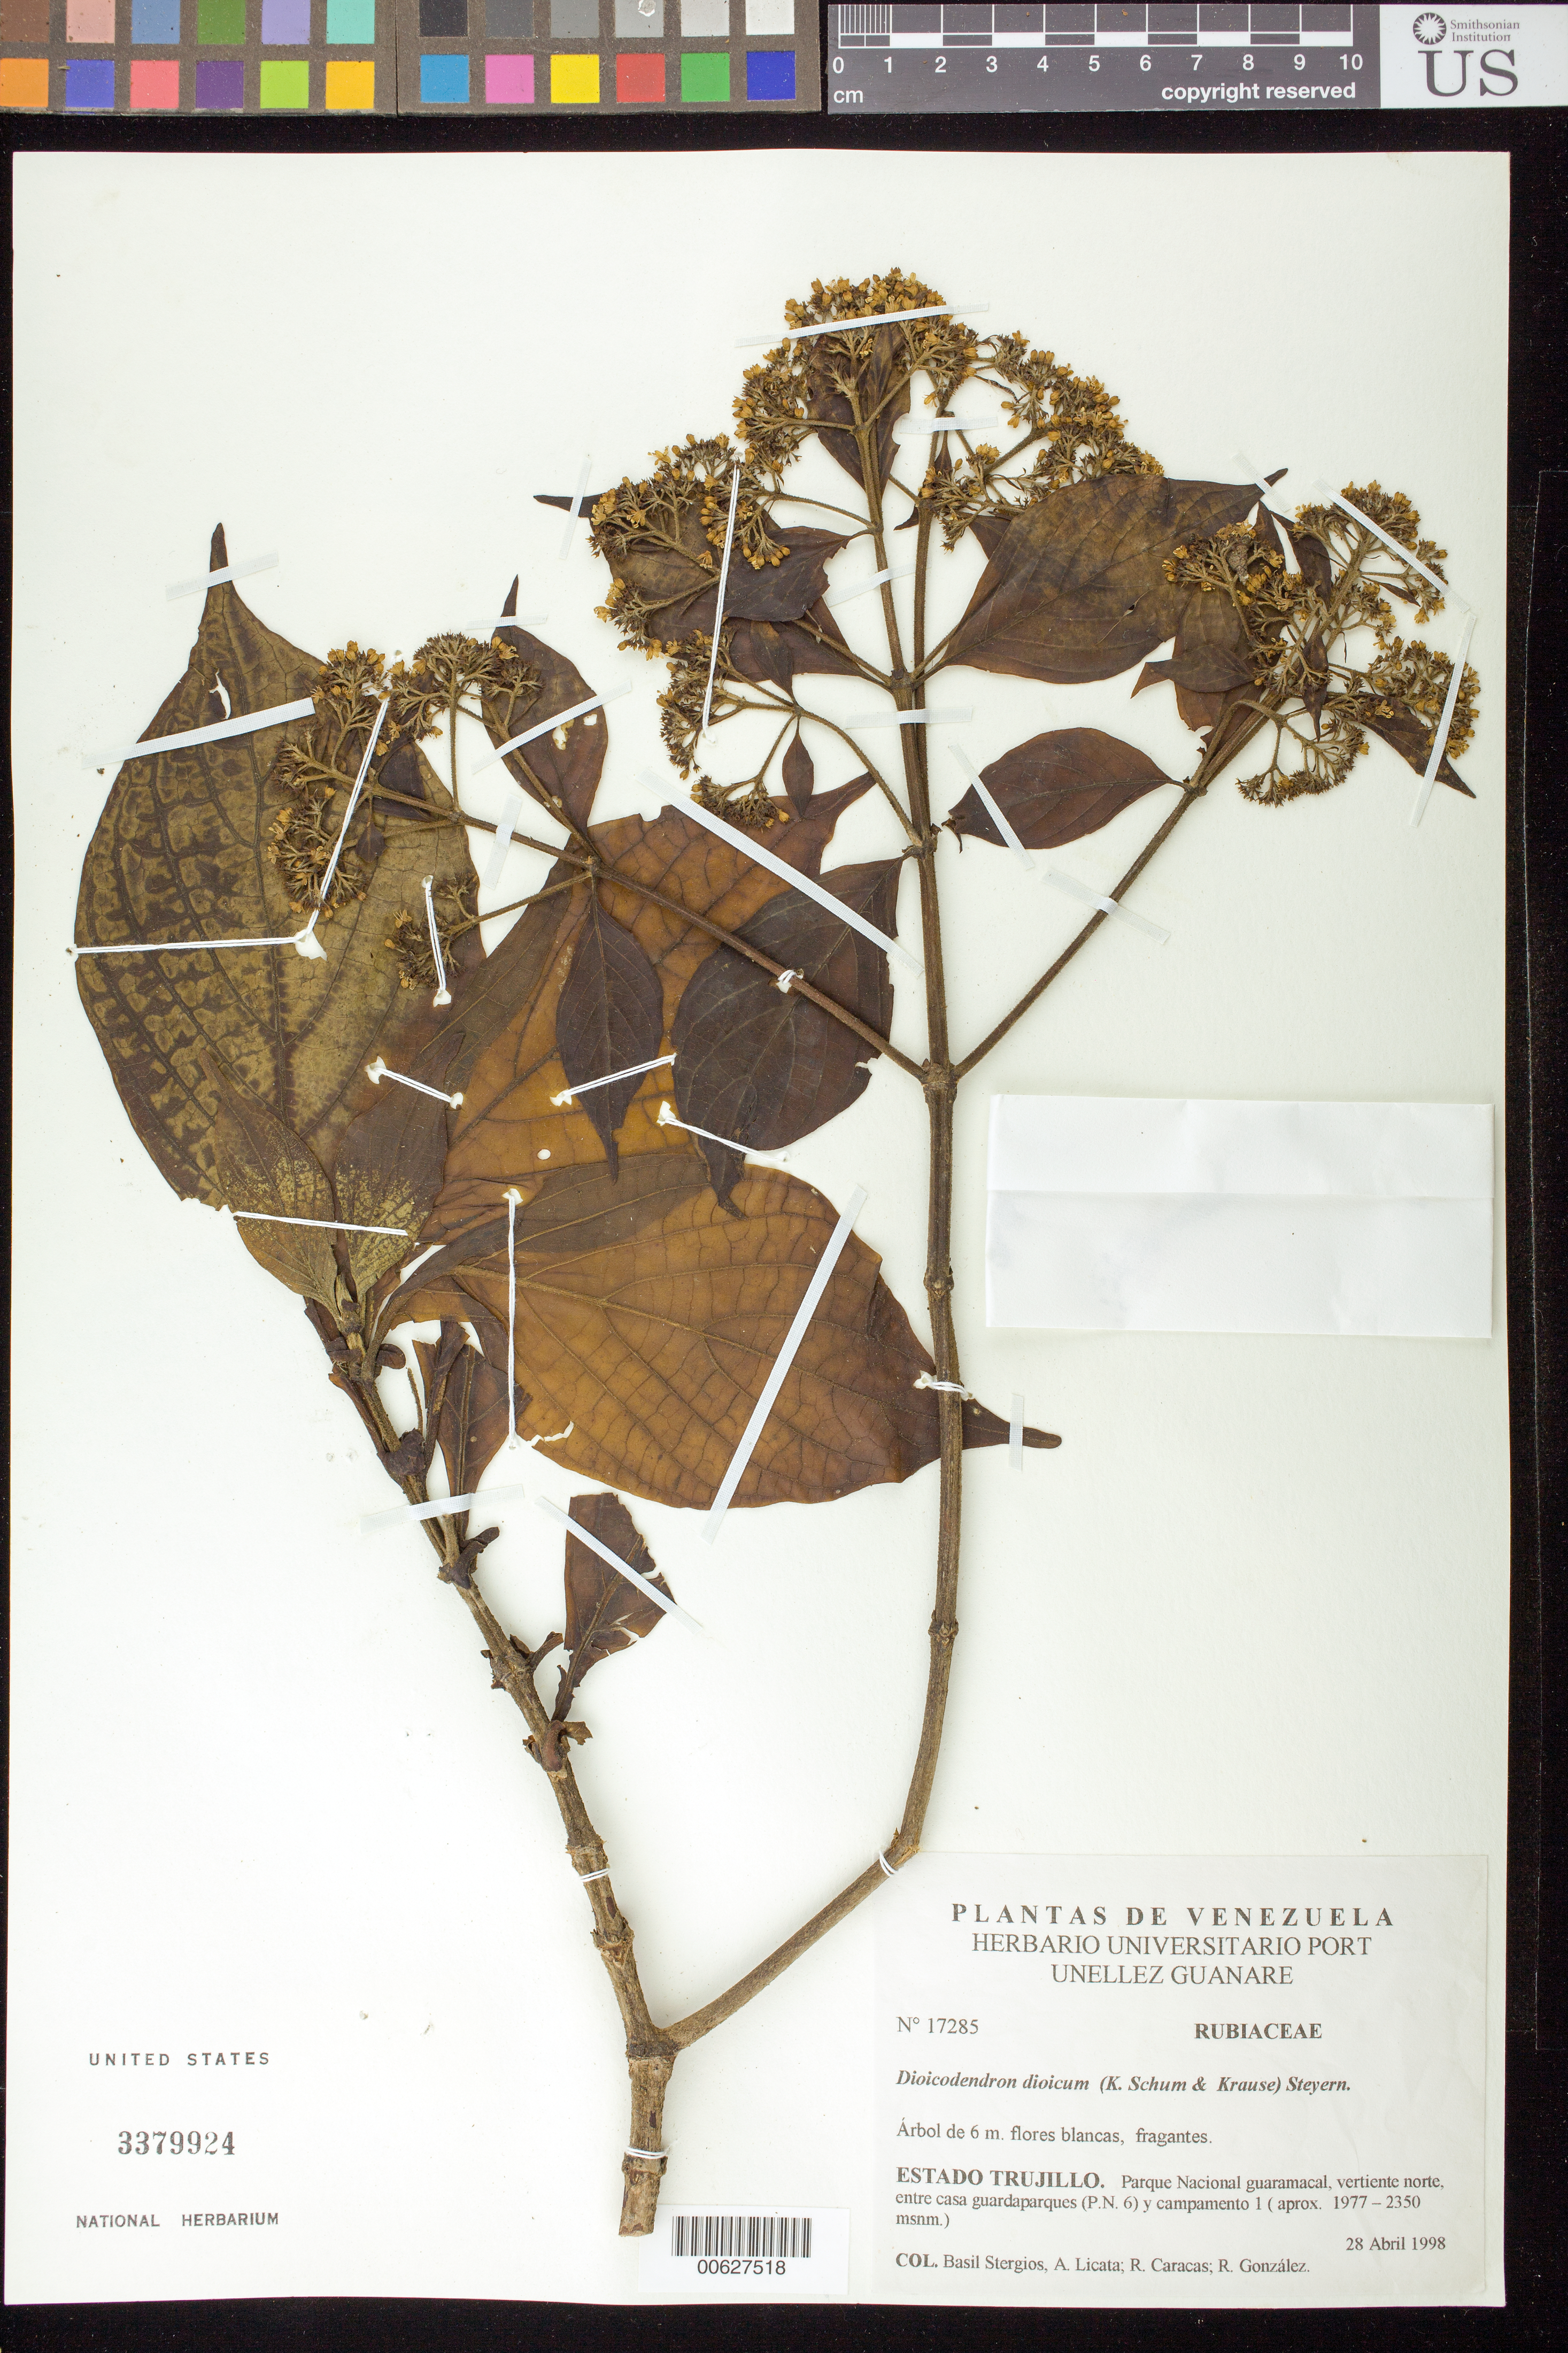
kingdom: Plantae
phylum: Tracheophyta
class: Magnoliopsida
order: Gentianales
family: Rubiaceae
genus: Dioicodendron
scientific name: Dioicodendron dioicum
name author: (K. Schum. & Krause) Steyerm.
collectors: B. G. Stergios, A. Licata, R. Caracas & R. González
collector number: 17285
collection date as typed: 28 Apr 1998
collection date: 1998-04-28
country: Venezuela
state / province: Trujillo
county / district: Boconó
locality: Parque Nacional Guaramacal, vertiente N, entre casa guardaparques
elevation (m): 1977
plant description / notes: F, PORT, US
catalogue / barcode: US 3379924